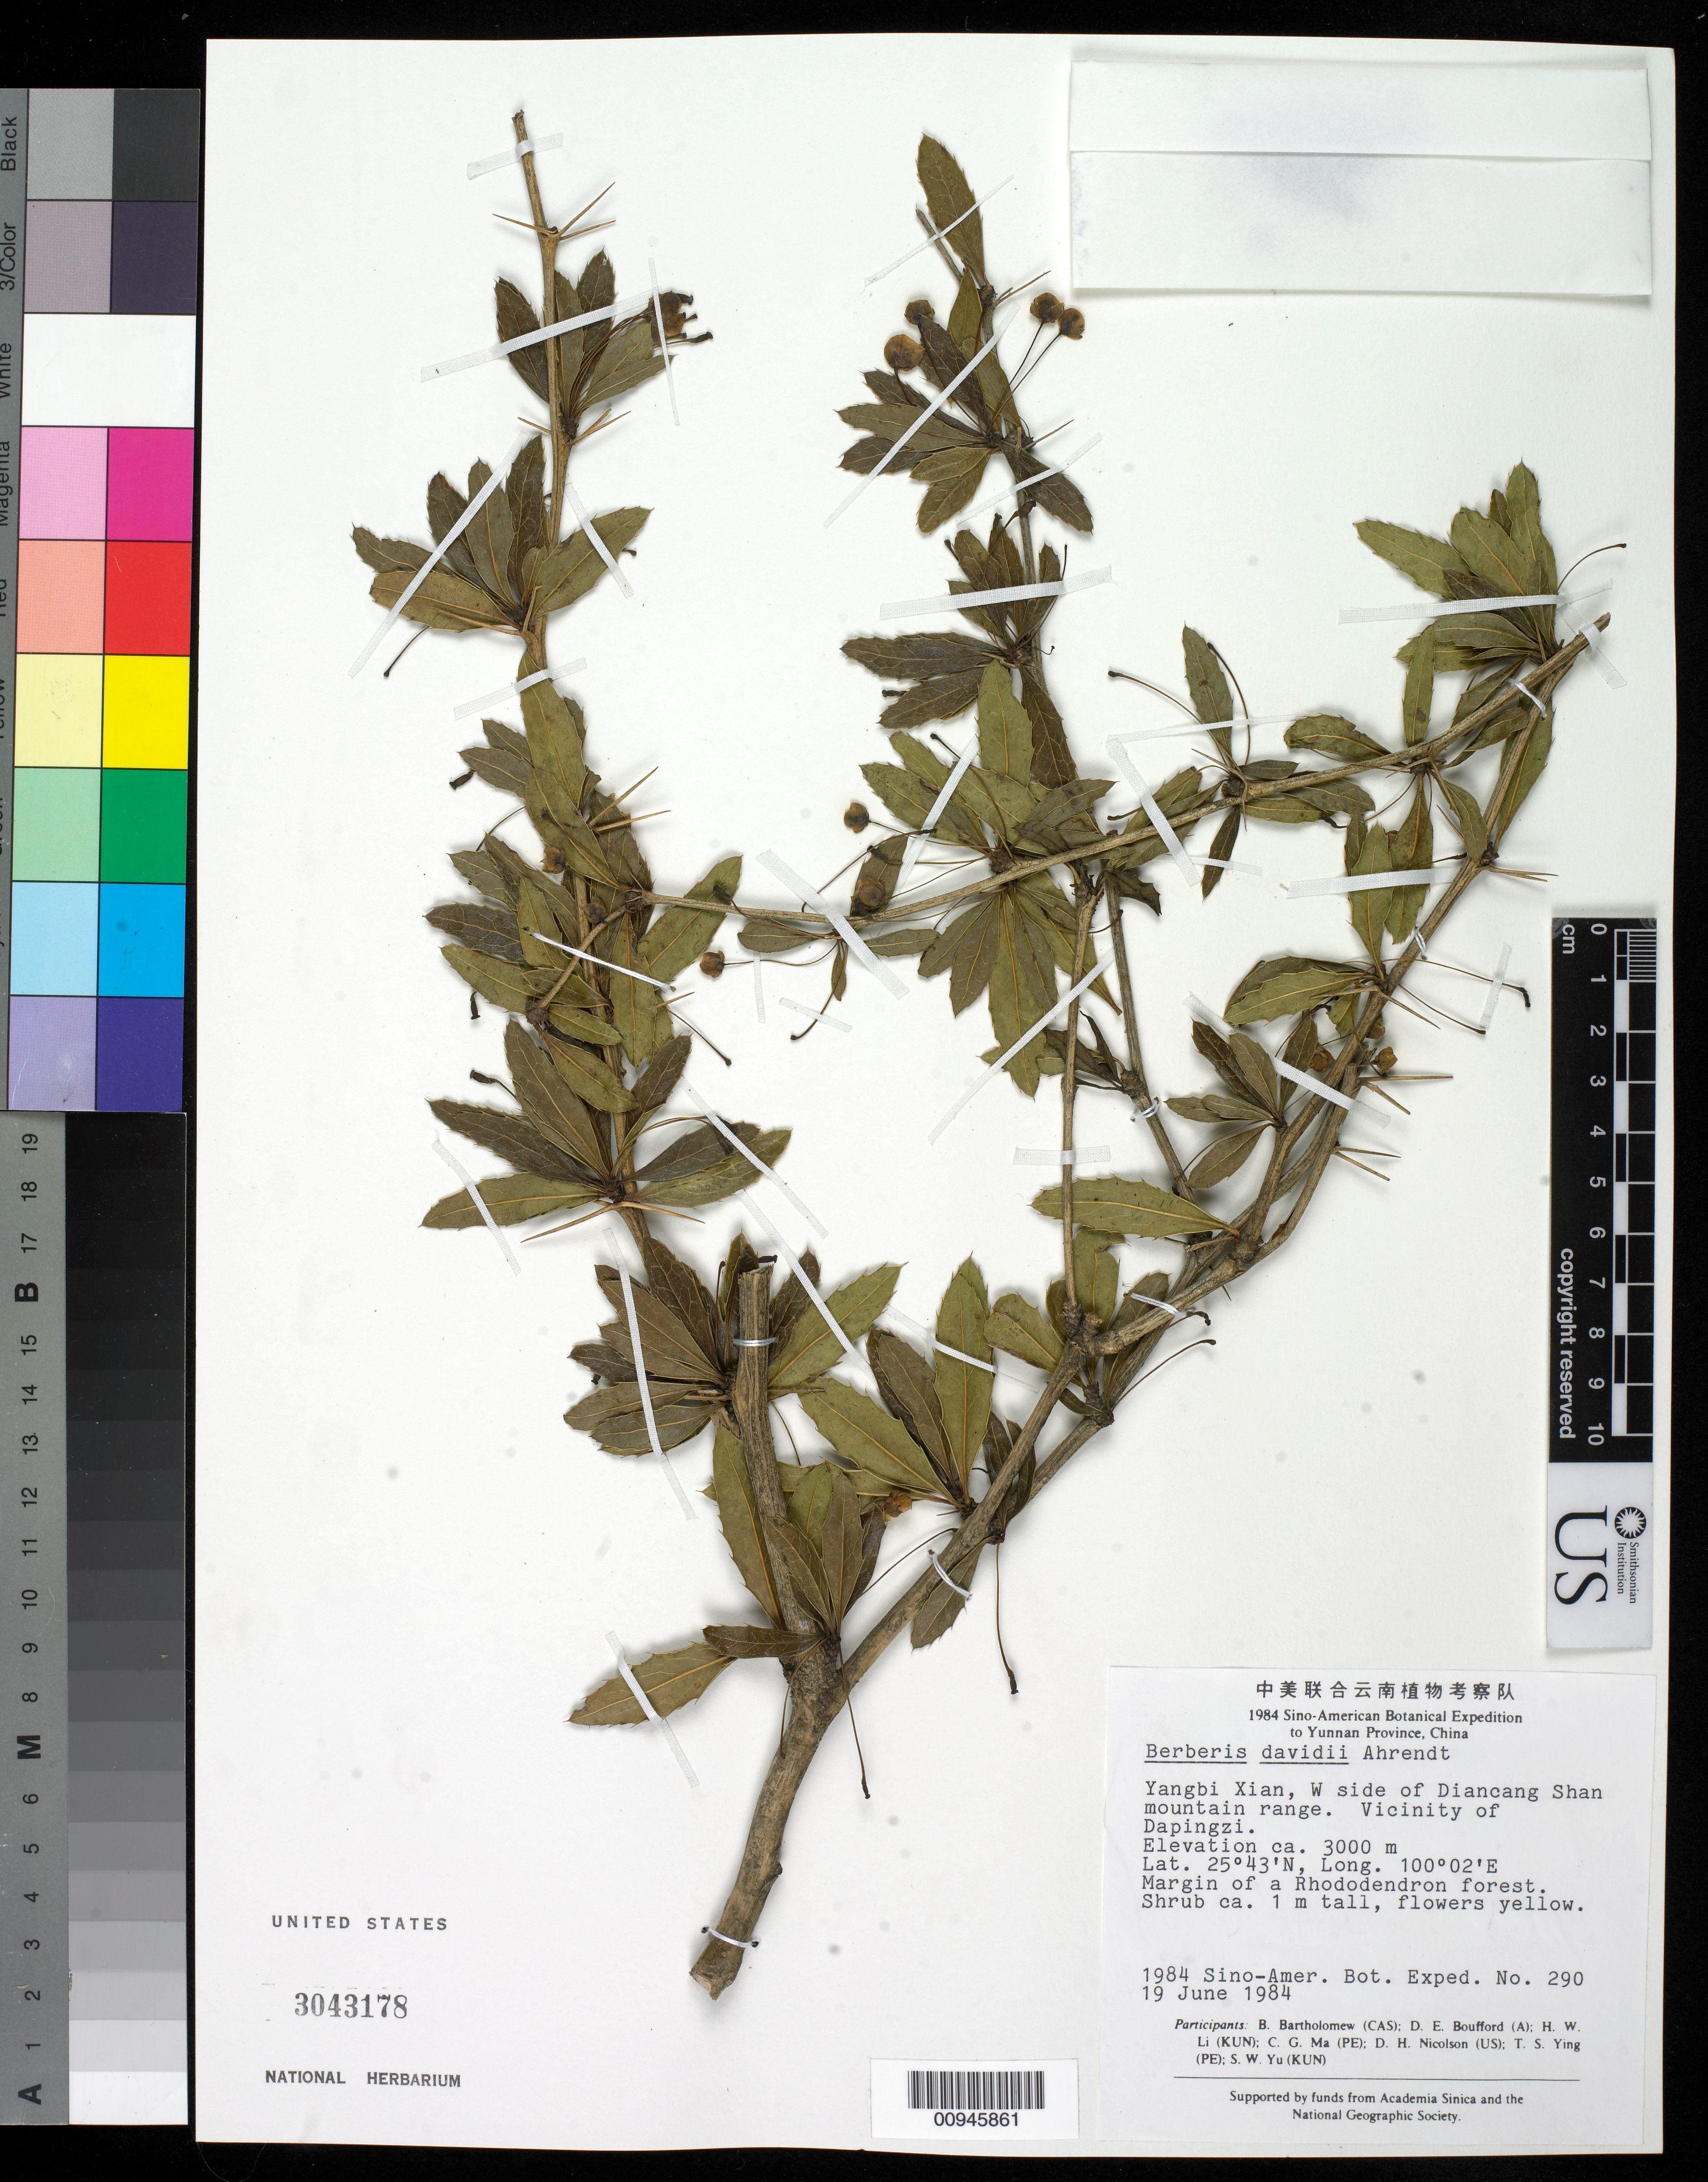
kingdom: Plantae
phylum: Tracheophyta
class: Magnoliopsida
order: Ranunculales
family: Berberidaceae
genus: Berberis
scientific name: Berberis davidii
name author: Ahrendt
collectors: B. M. Bartholomew, D. E. Boufford, H. W. Li, C. Ma, D. H. Nicolson, T. Ying & S. Yu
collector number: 290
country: China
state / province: Yunnan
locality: Yangbi Xian, W side of Diancang Shan Mountain range, Dapingzi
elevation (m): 3000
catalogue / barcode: US 3043178